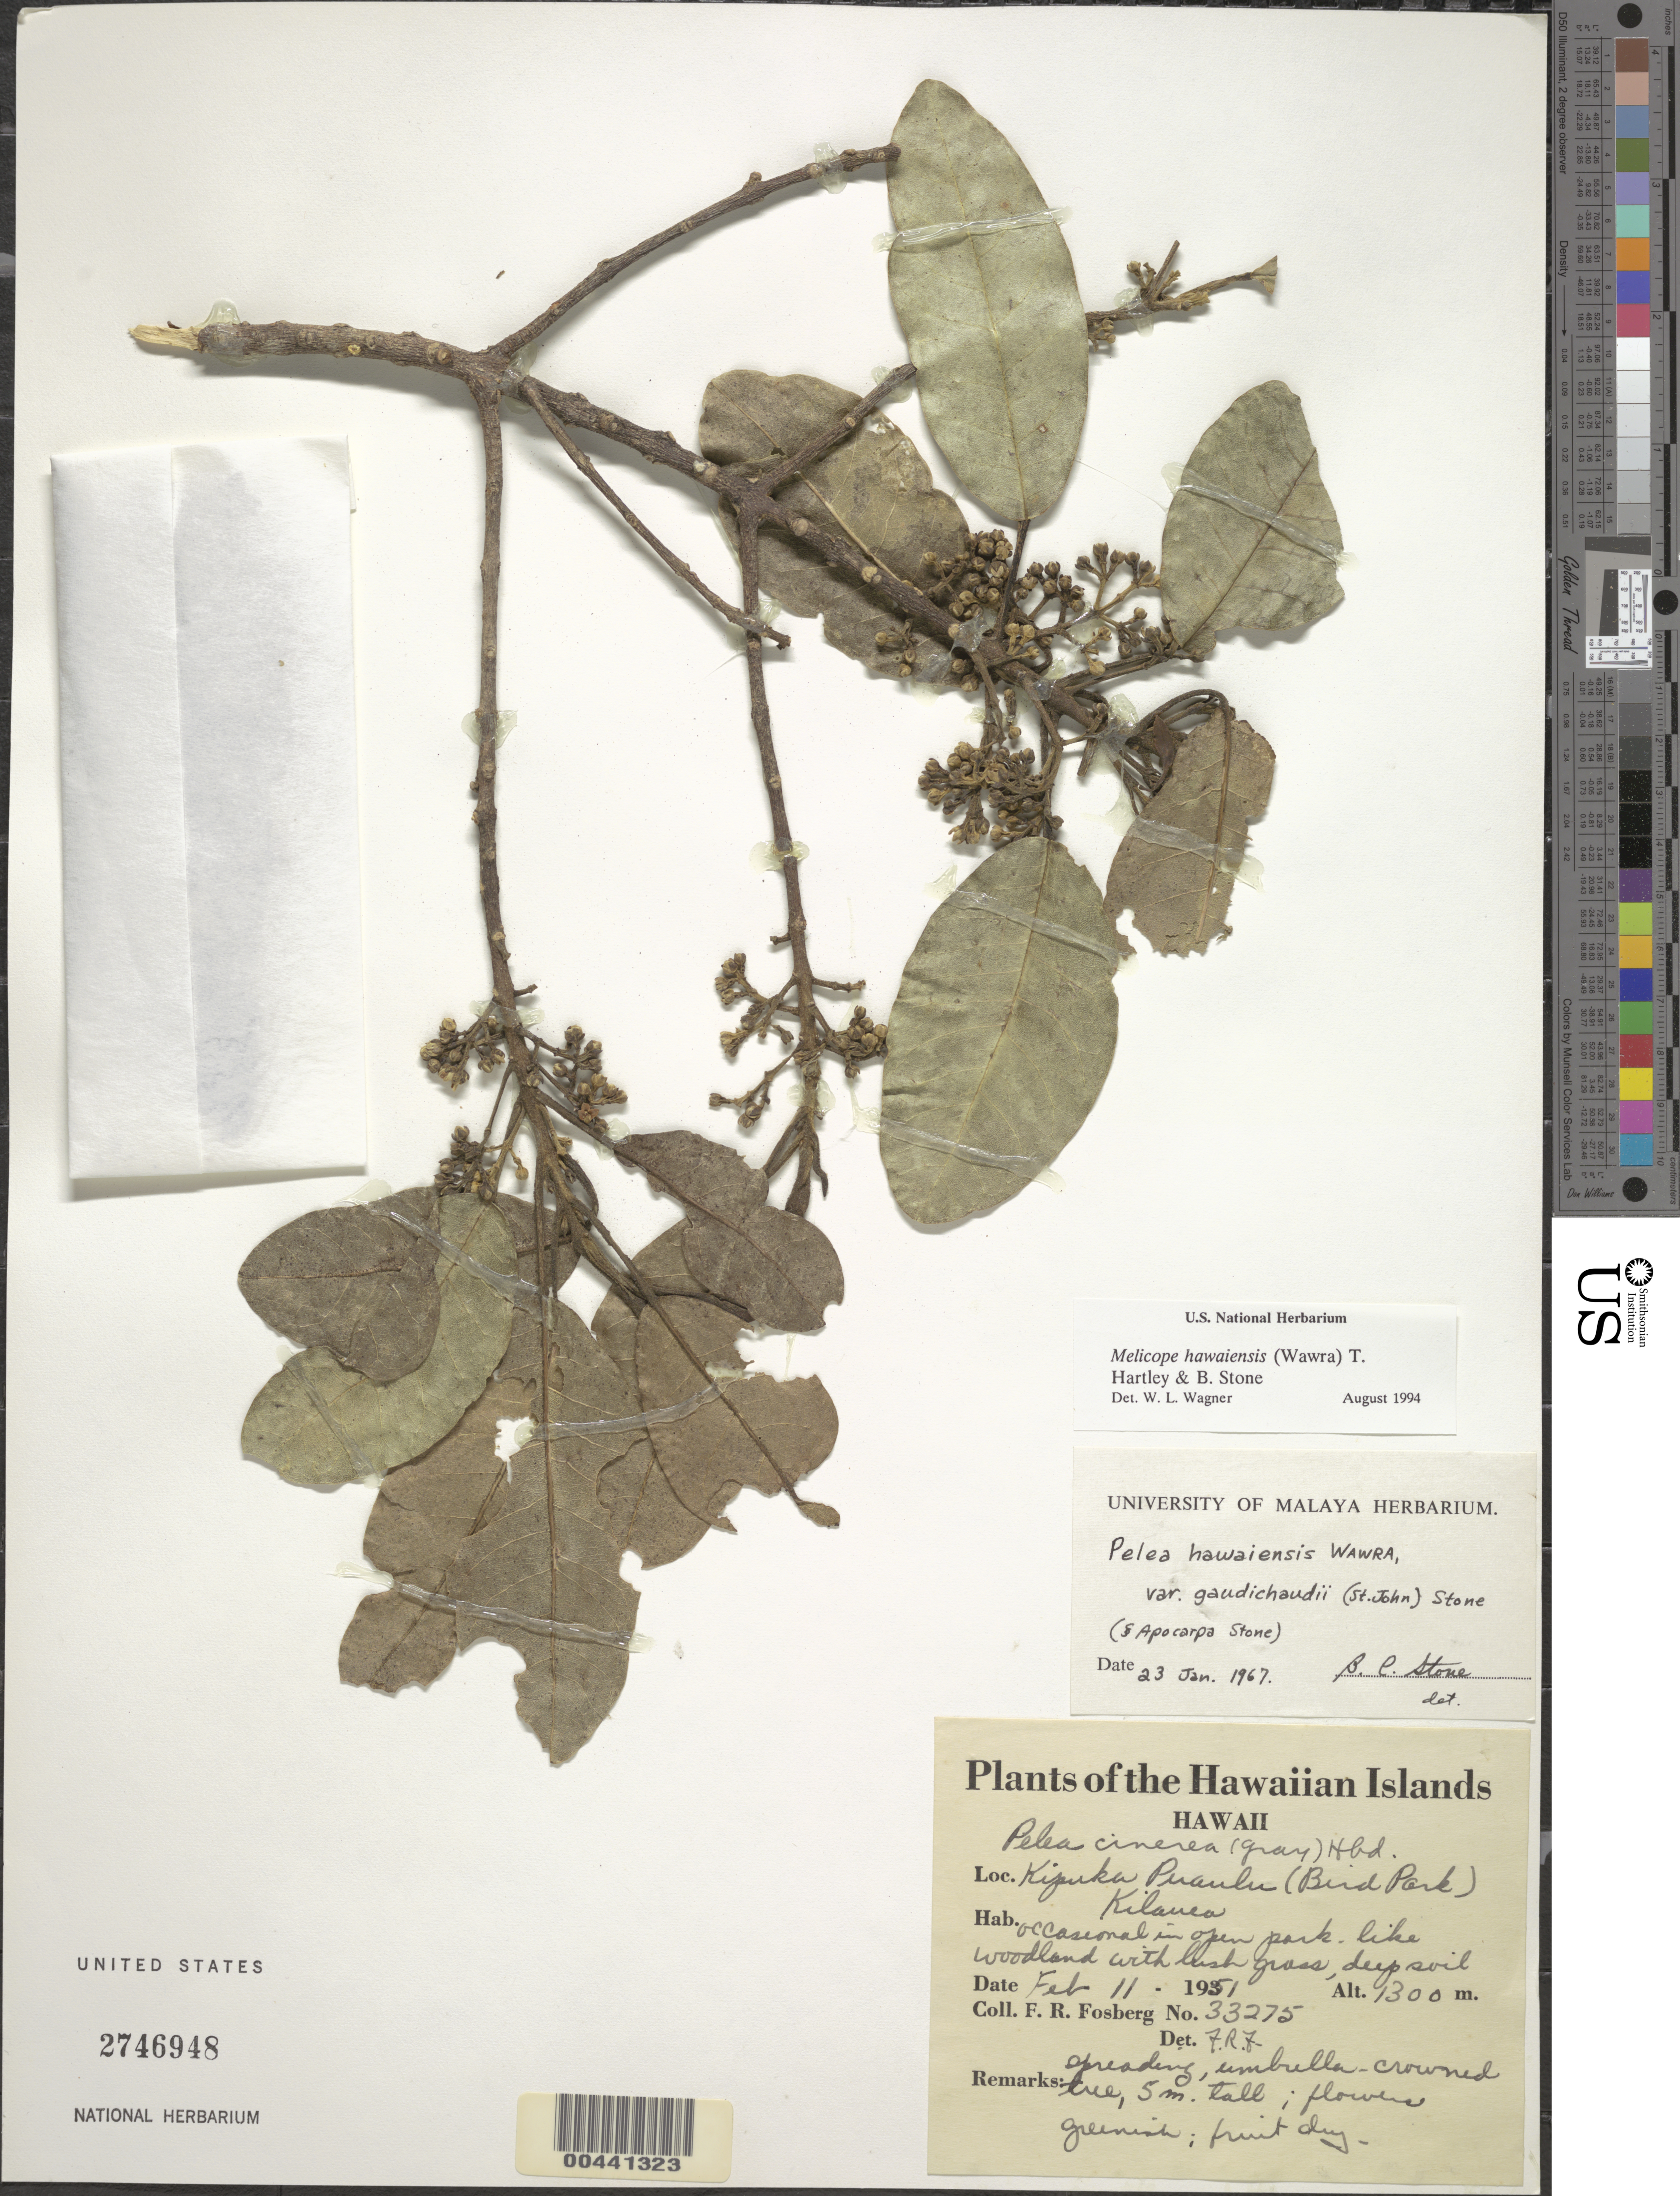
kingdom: Plantae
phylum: Tracheophyta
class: Magnoliopsida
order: Sapindales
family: Rutaceae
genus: Melicope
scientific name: Melicope hawaiensis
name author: (Wawra) T.G. Hartley & B.C. Stone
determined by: Wagner, W. L., (BOT), Smithsonian Institution - National Museum of Natural History (UNITED STATES)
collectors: F. R. Fosberg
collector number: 33275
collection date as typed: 11 Feb 1951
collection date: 1951-02-11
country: United States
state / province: Hawaii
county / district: Hawaii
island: Hawaii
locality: Kipuka Puaulu (Bird Park), Kilauea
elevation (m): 1300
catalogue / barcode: US 2746948